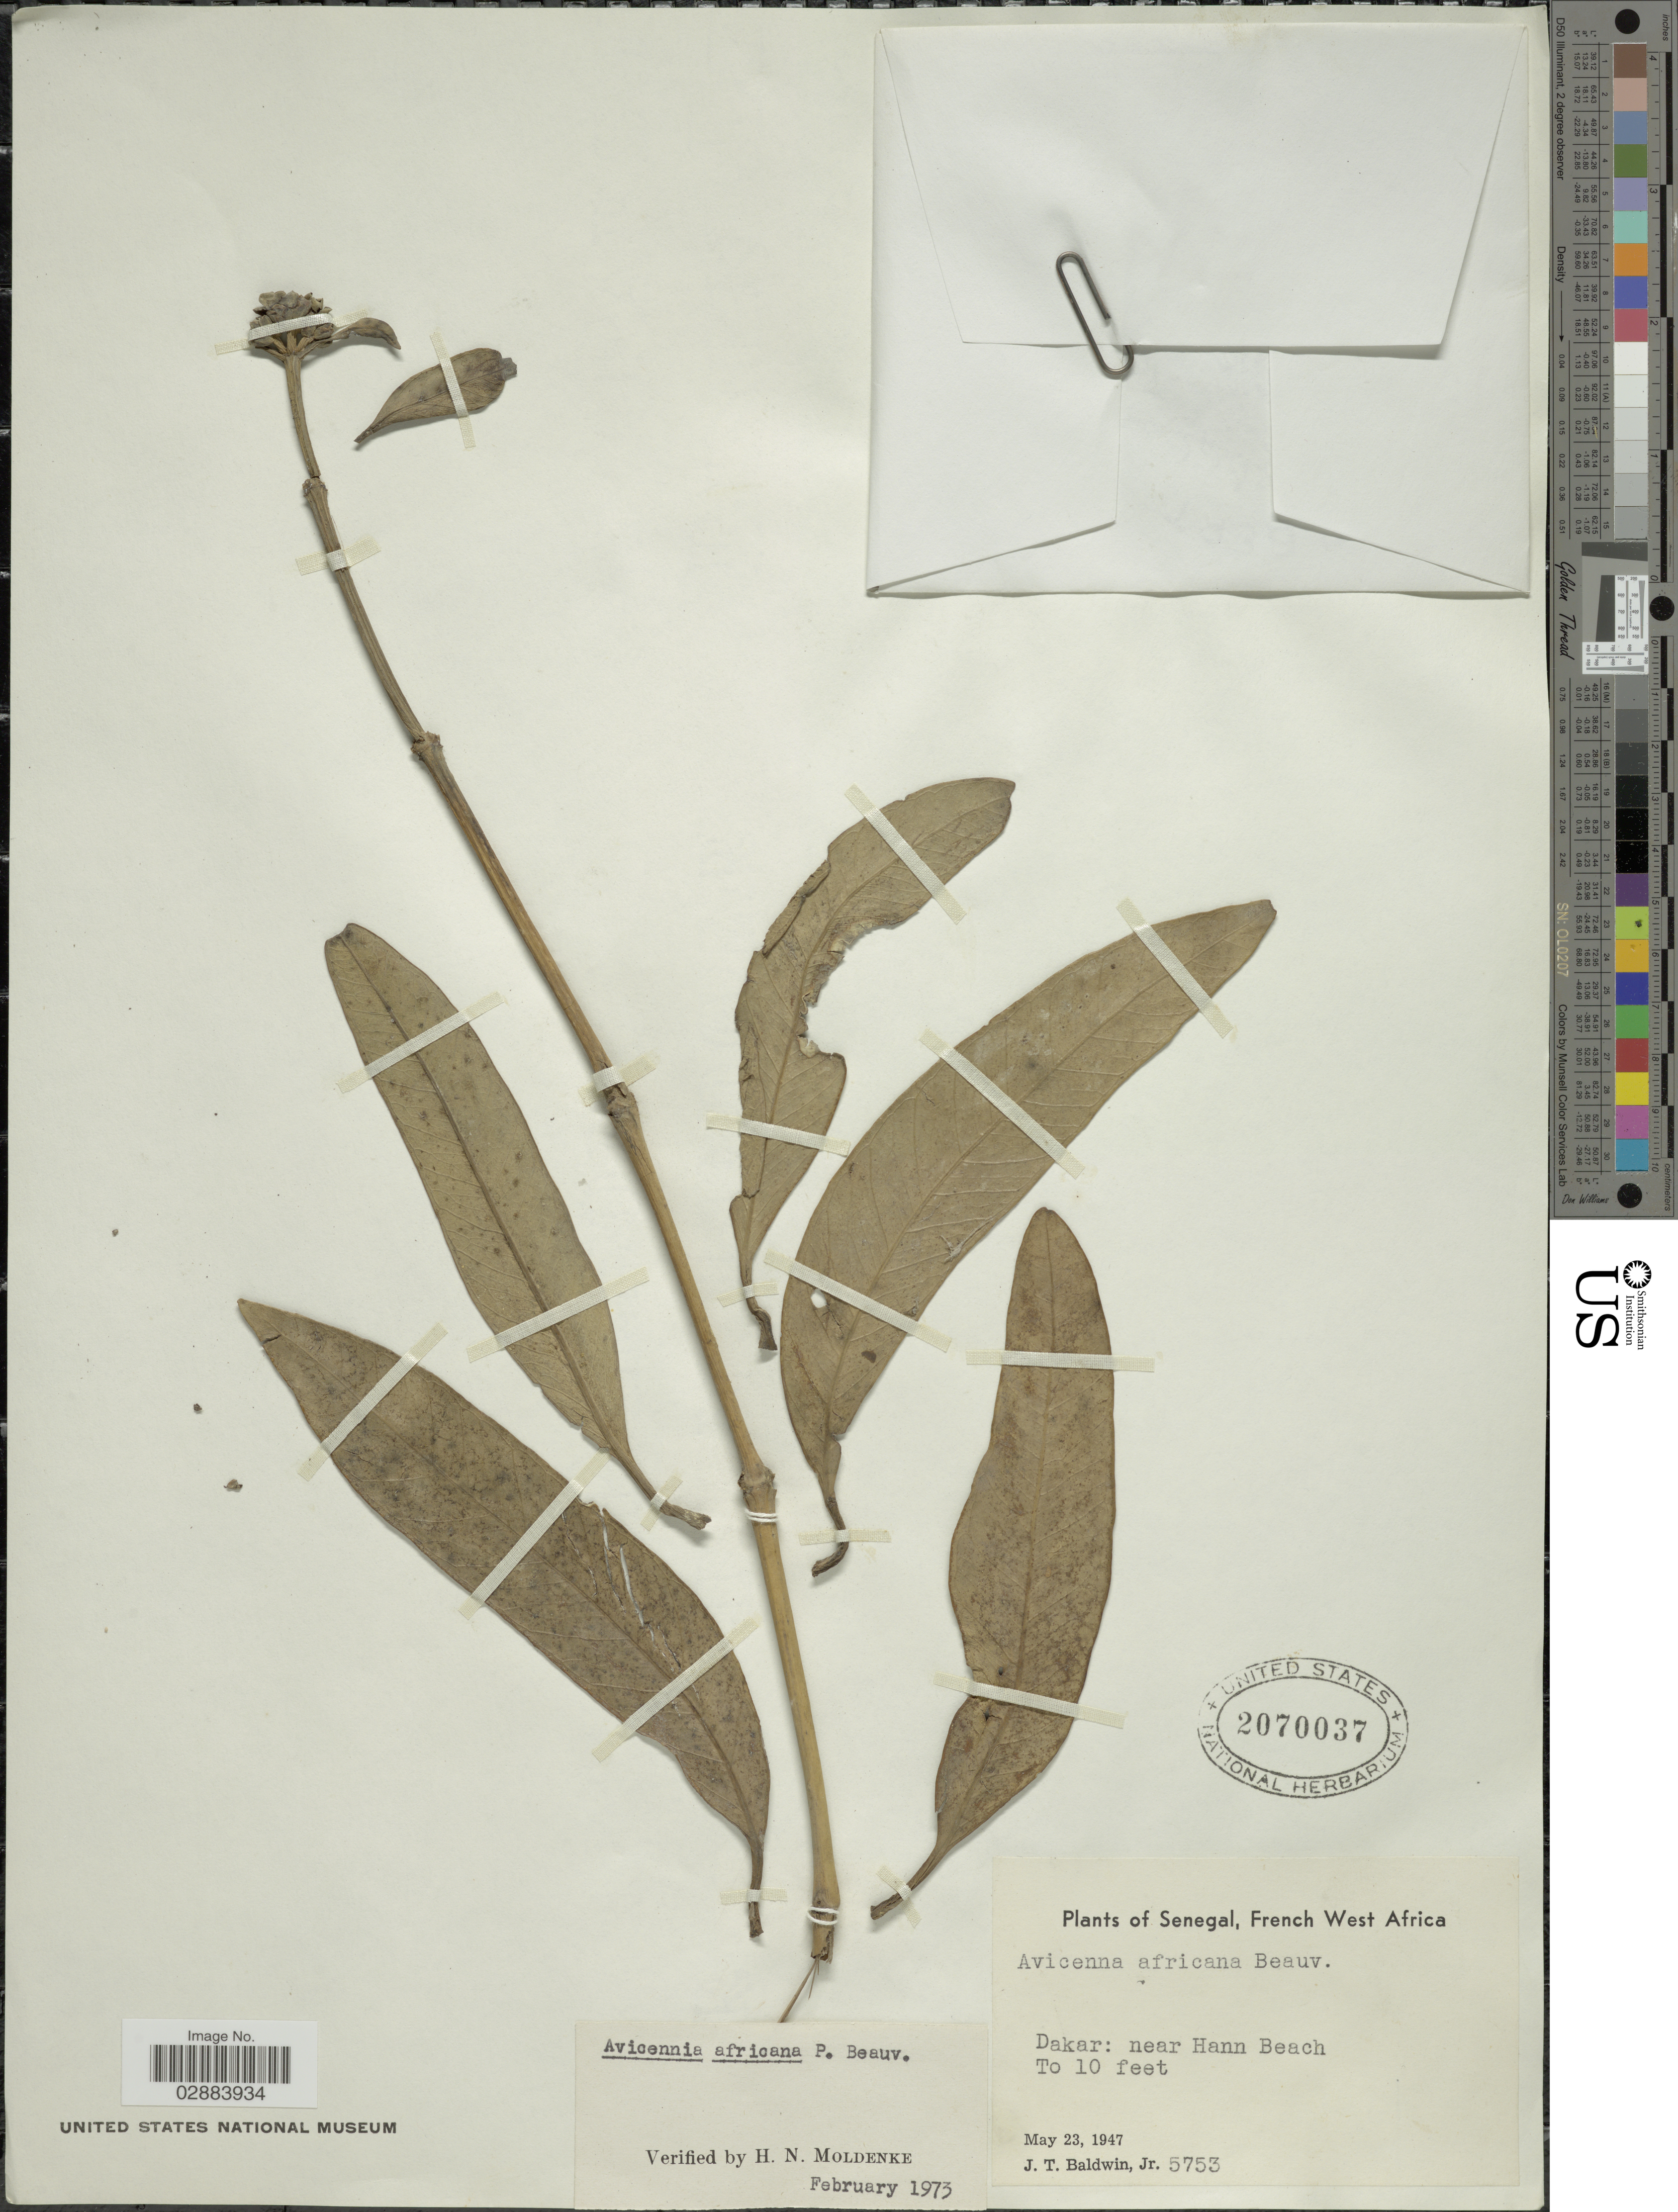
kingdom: Plantae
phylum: Tracheophyta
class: Magnoliopsida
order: Lamiales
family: Acanthaceae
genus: Avicennia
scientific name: Avicennia africana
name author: P. Beauv.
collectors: J. T. Baldwin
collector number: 5753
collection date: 1947-05-23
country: Senegal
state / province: Dakar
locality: French West Africa. Near Hann Beach.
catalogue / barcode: US 2070037